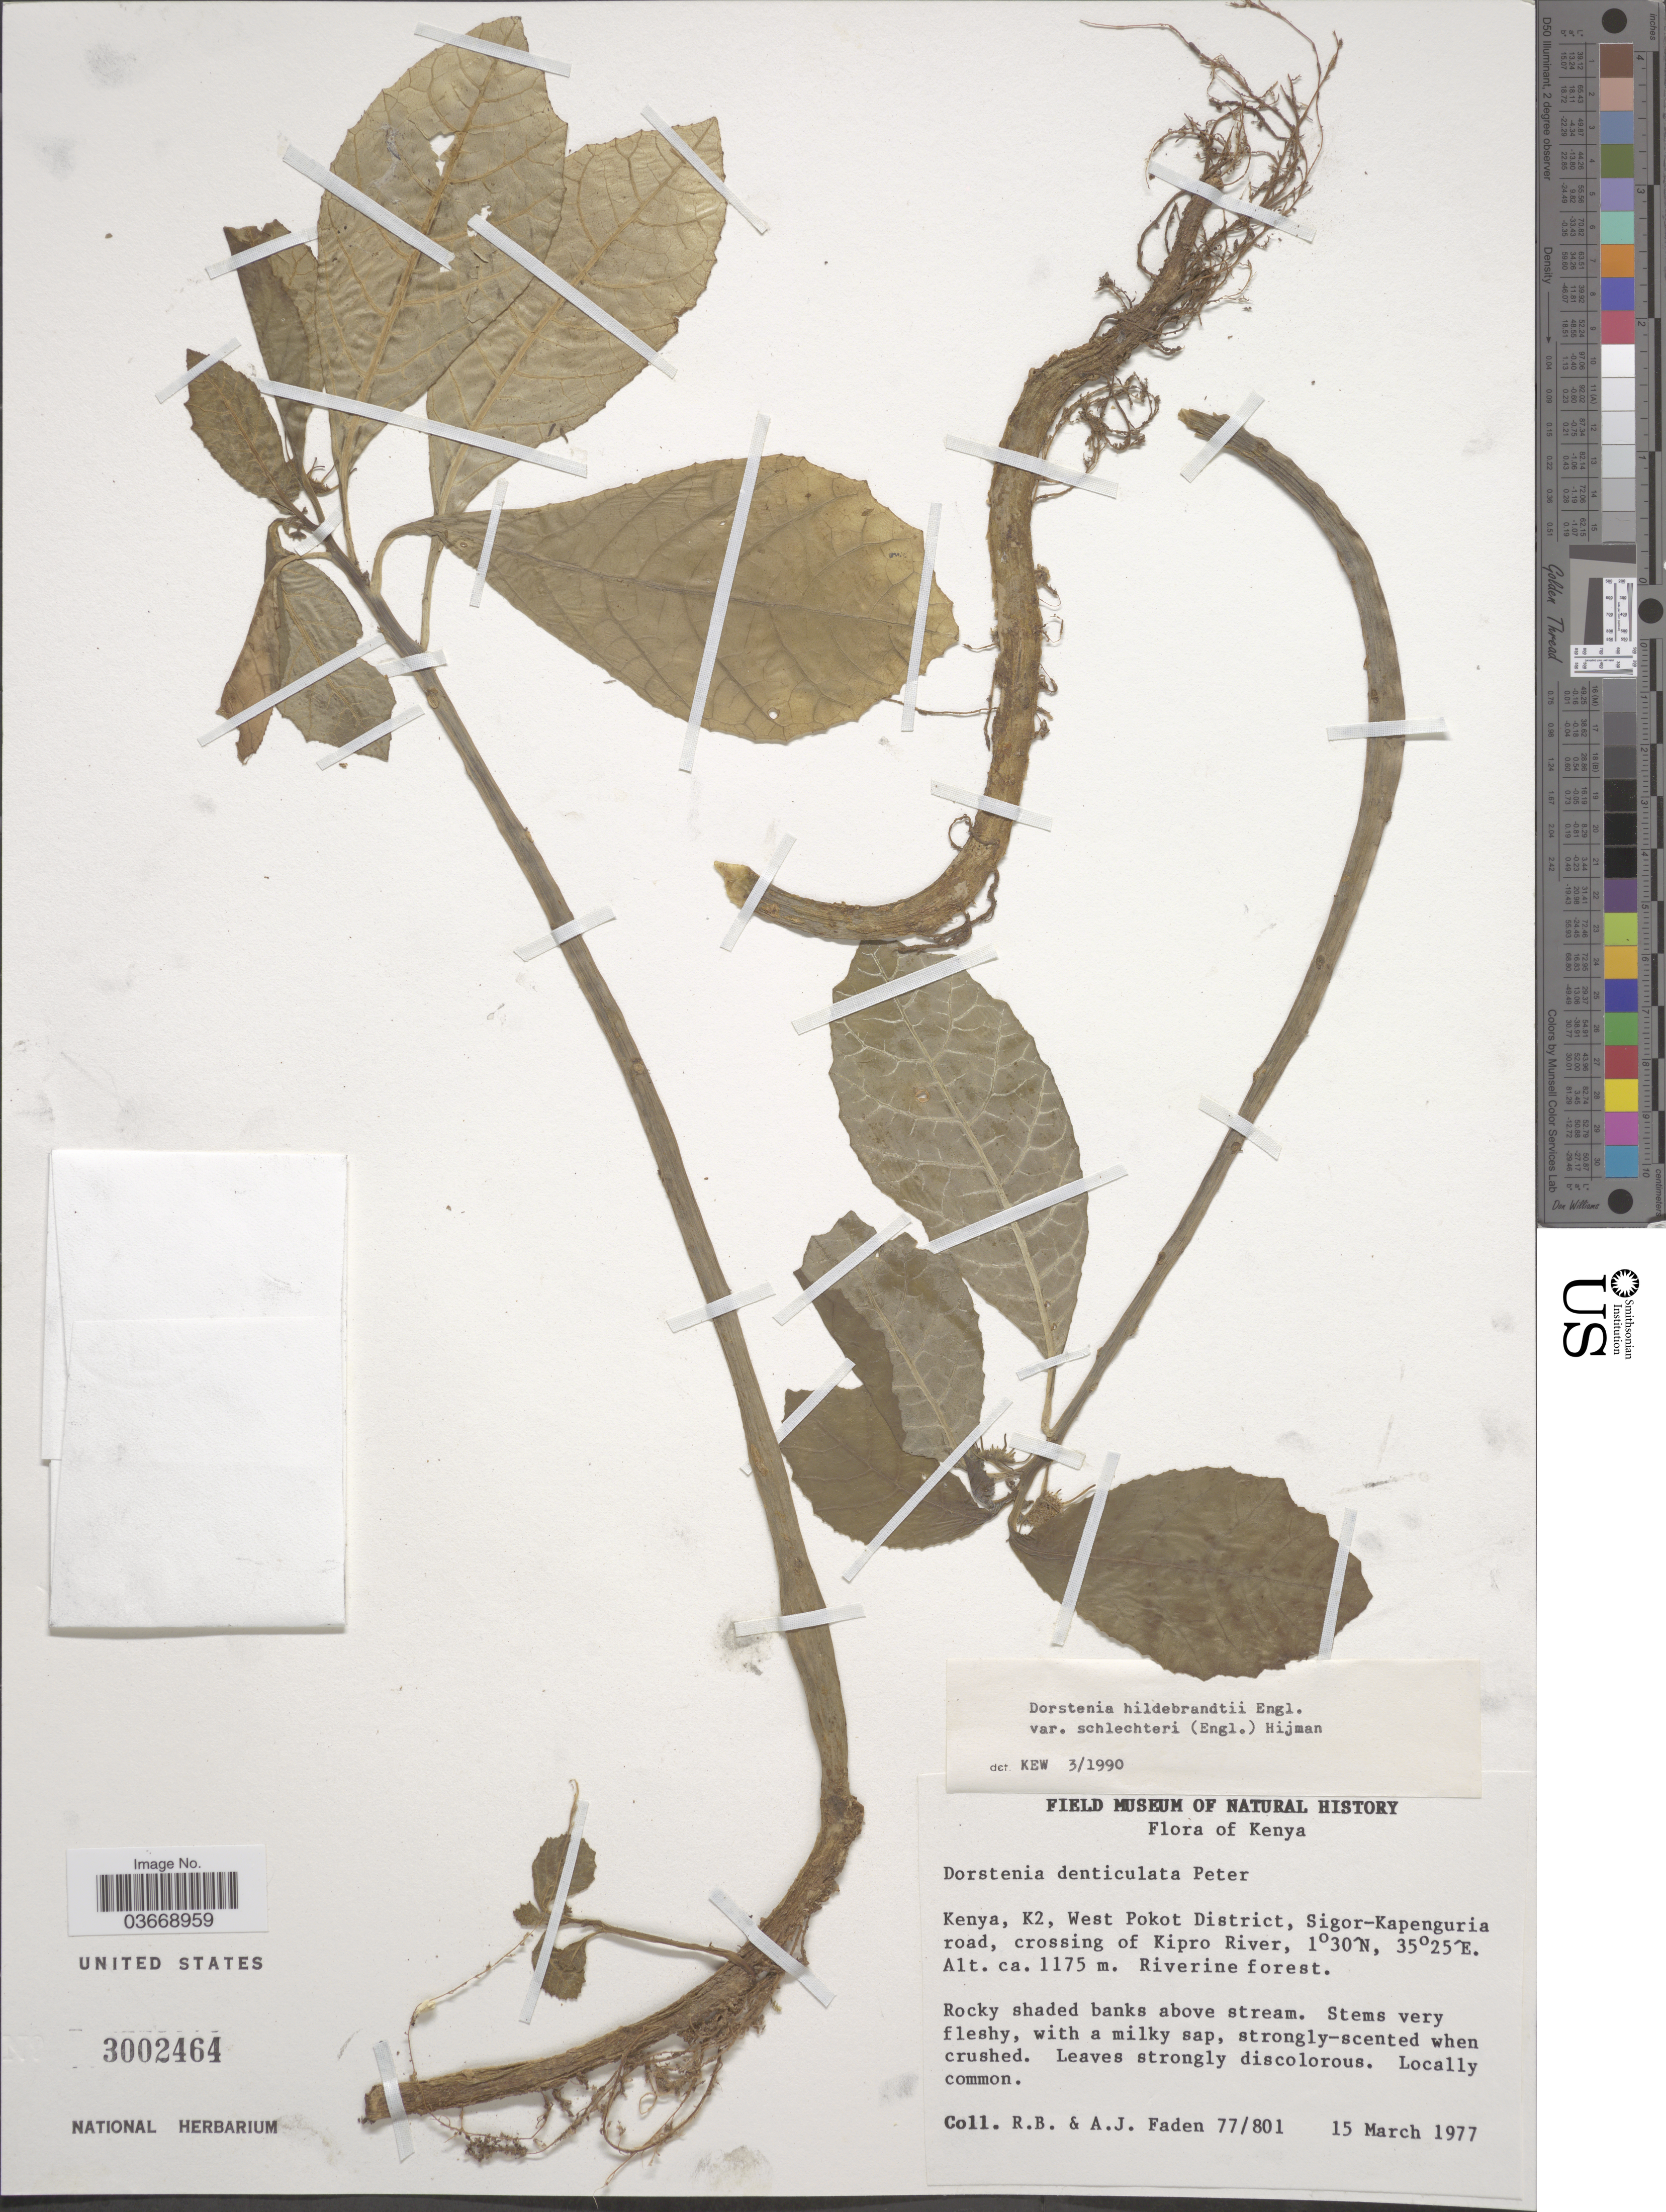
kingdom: Plantae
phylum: Tracheophyta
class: Magnoliopsida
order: Rosales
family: Moraceae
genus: Dorstenia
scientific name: Dorstenia hildebrandtii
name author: Engl.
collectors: R. B. Faden & A. J. Faden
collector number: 77/801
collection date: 1977-03-15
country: Kenya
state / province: West Pokot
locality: Kenya, K2, West Pokot District, Sigor-Kapenguria road, crossing of Kipro River. Riverine forest.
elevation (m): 1175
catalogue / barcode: US 3002464